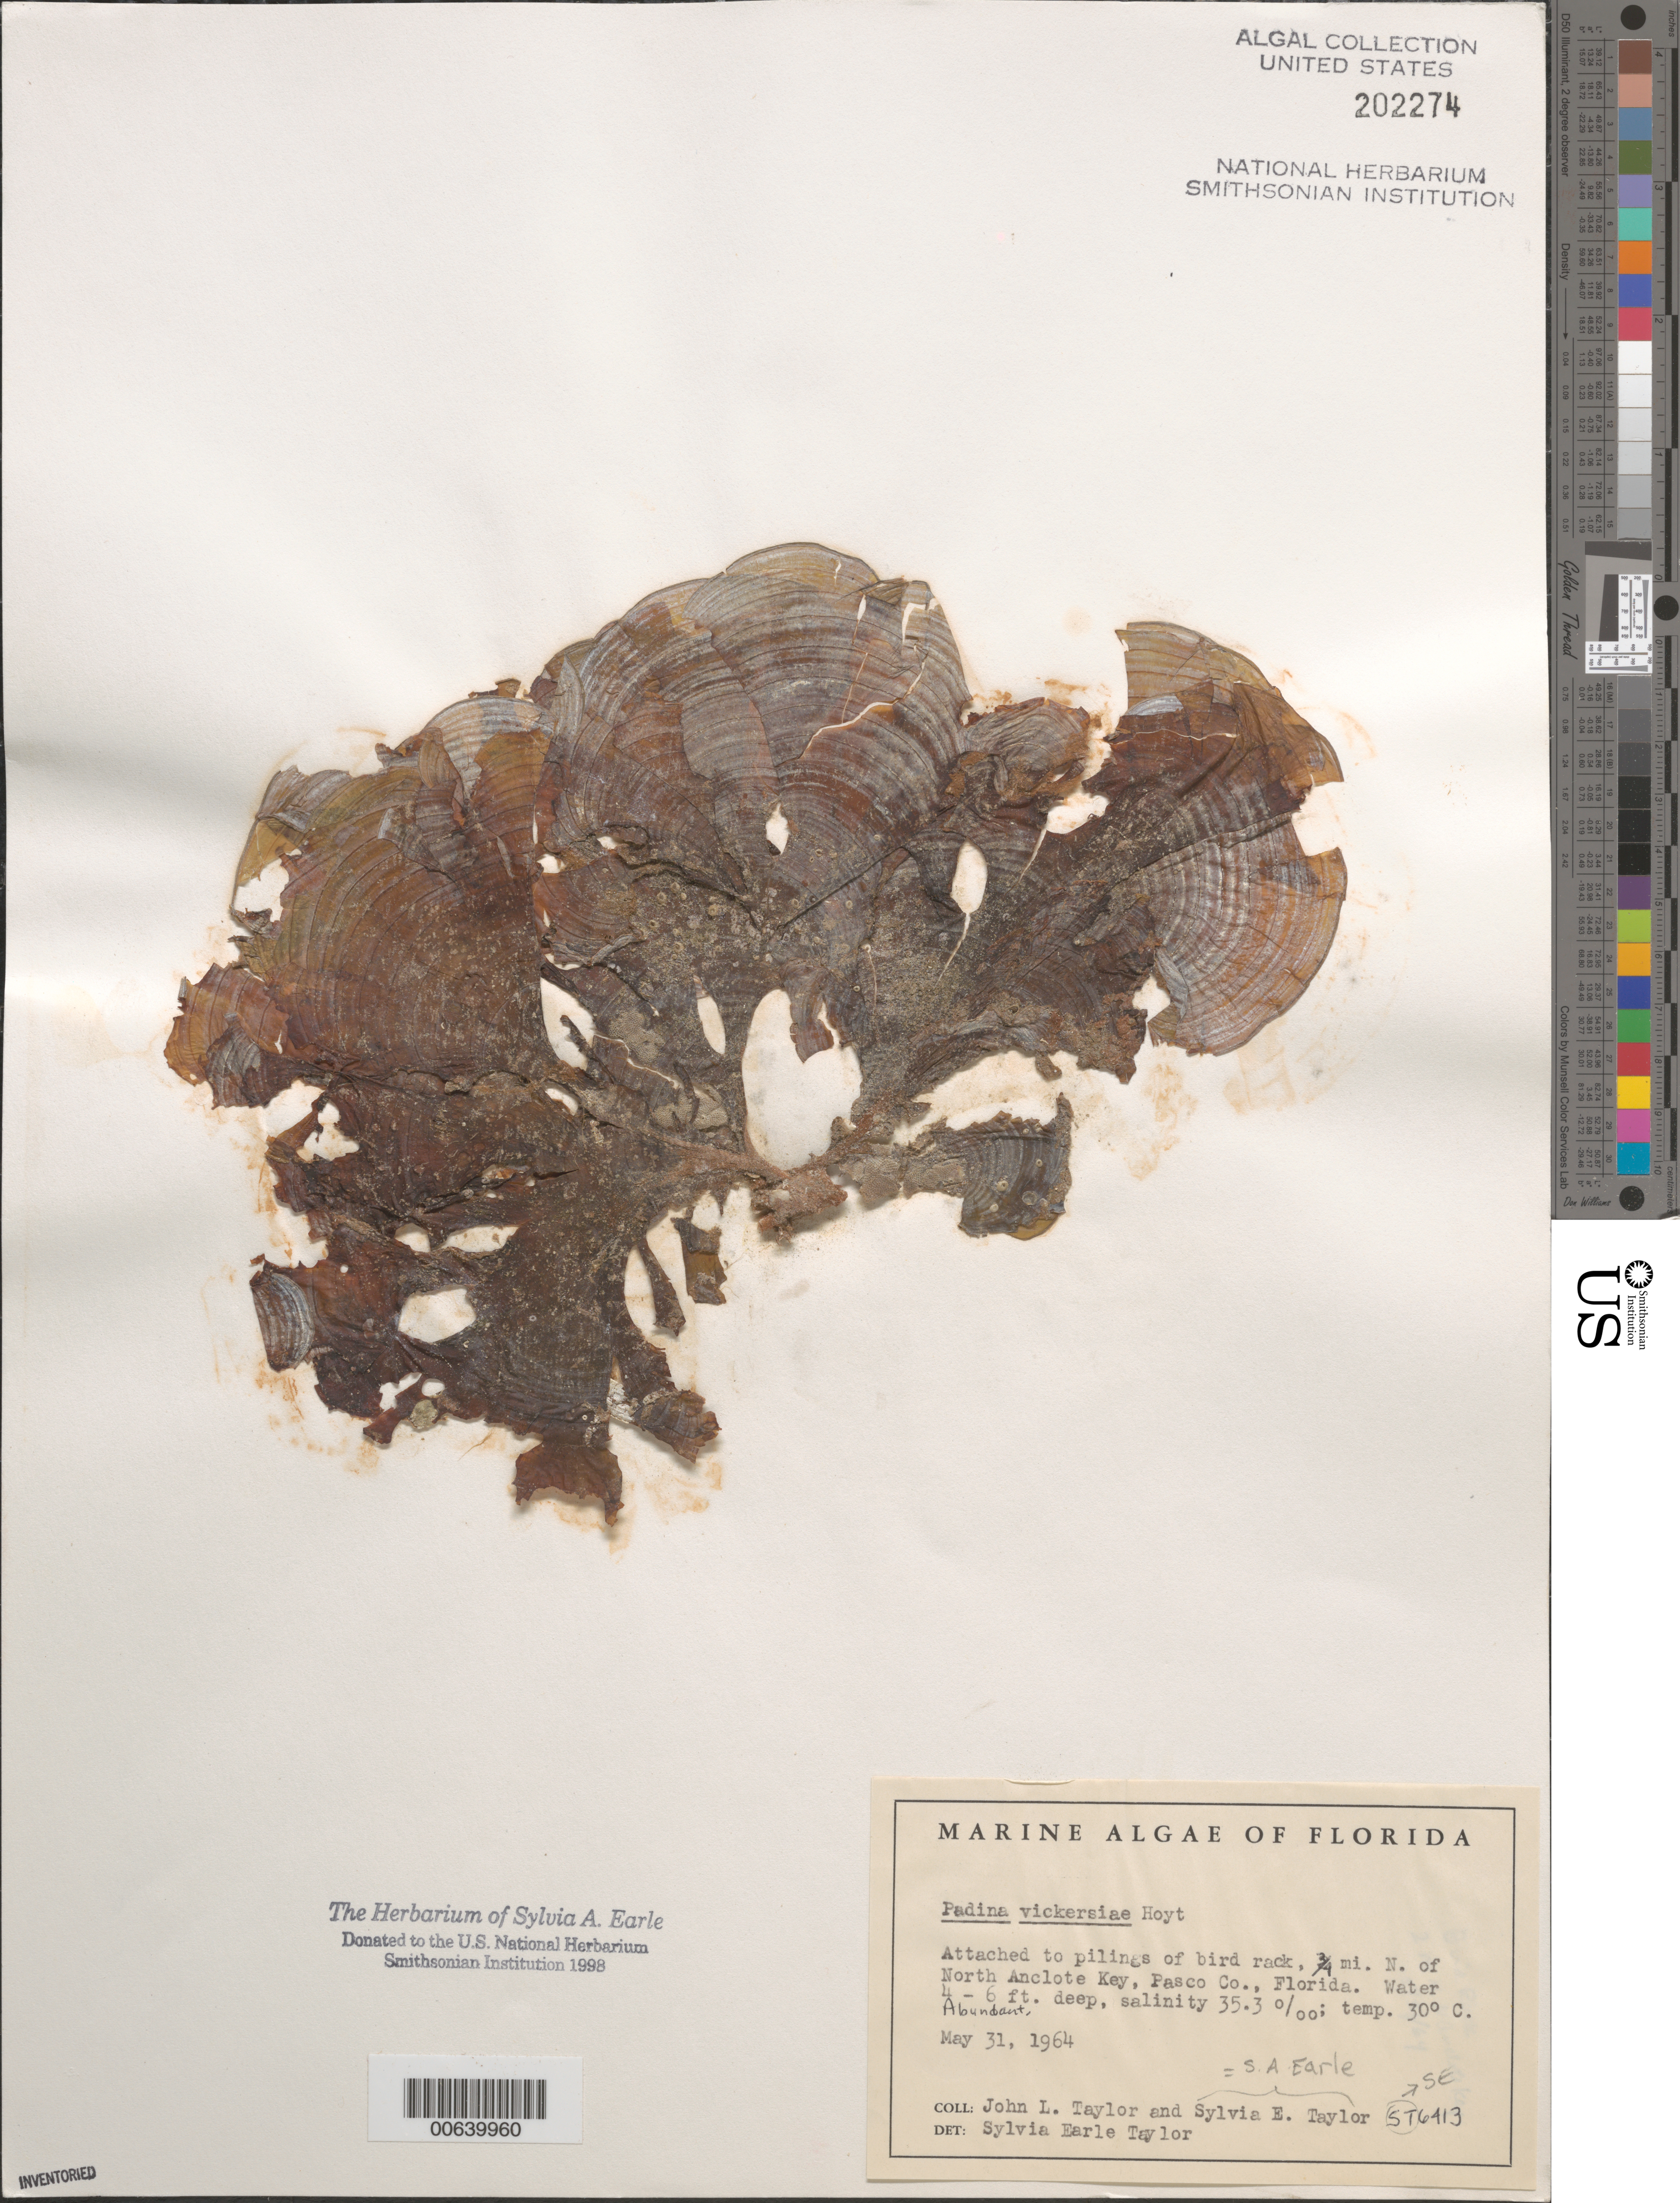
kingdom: Chromista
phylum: Ochrophyta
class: Phaeophyceae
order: Dictyotales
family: Dictyotaceae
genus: Padina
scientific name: Padina gymnospora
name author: (Kütz.) O.G. Sond.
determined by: Algae name updating Project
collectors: J. L. Taylor & S. A. Earle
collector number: SE 6413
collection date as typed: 31 May 1964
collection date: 1964-05-31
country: United States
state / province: Florida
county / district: Pasco County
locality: Bird rack 3/4 mile north of North Anclote Key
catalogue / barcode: US 202274